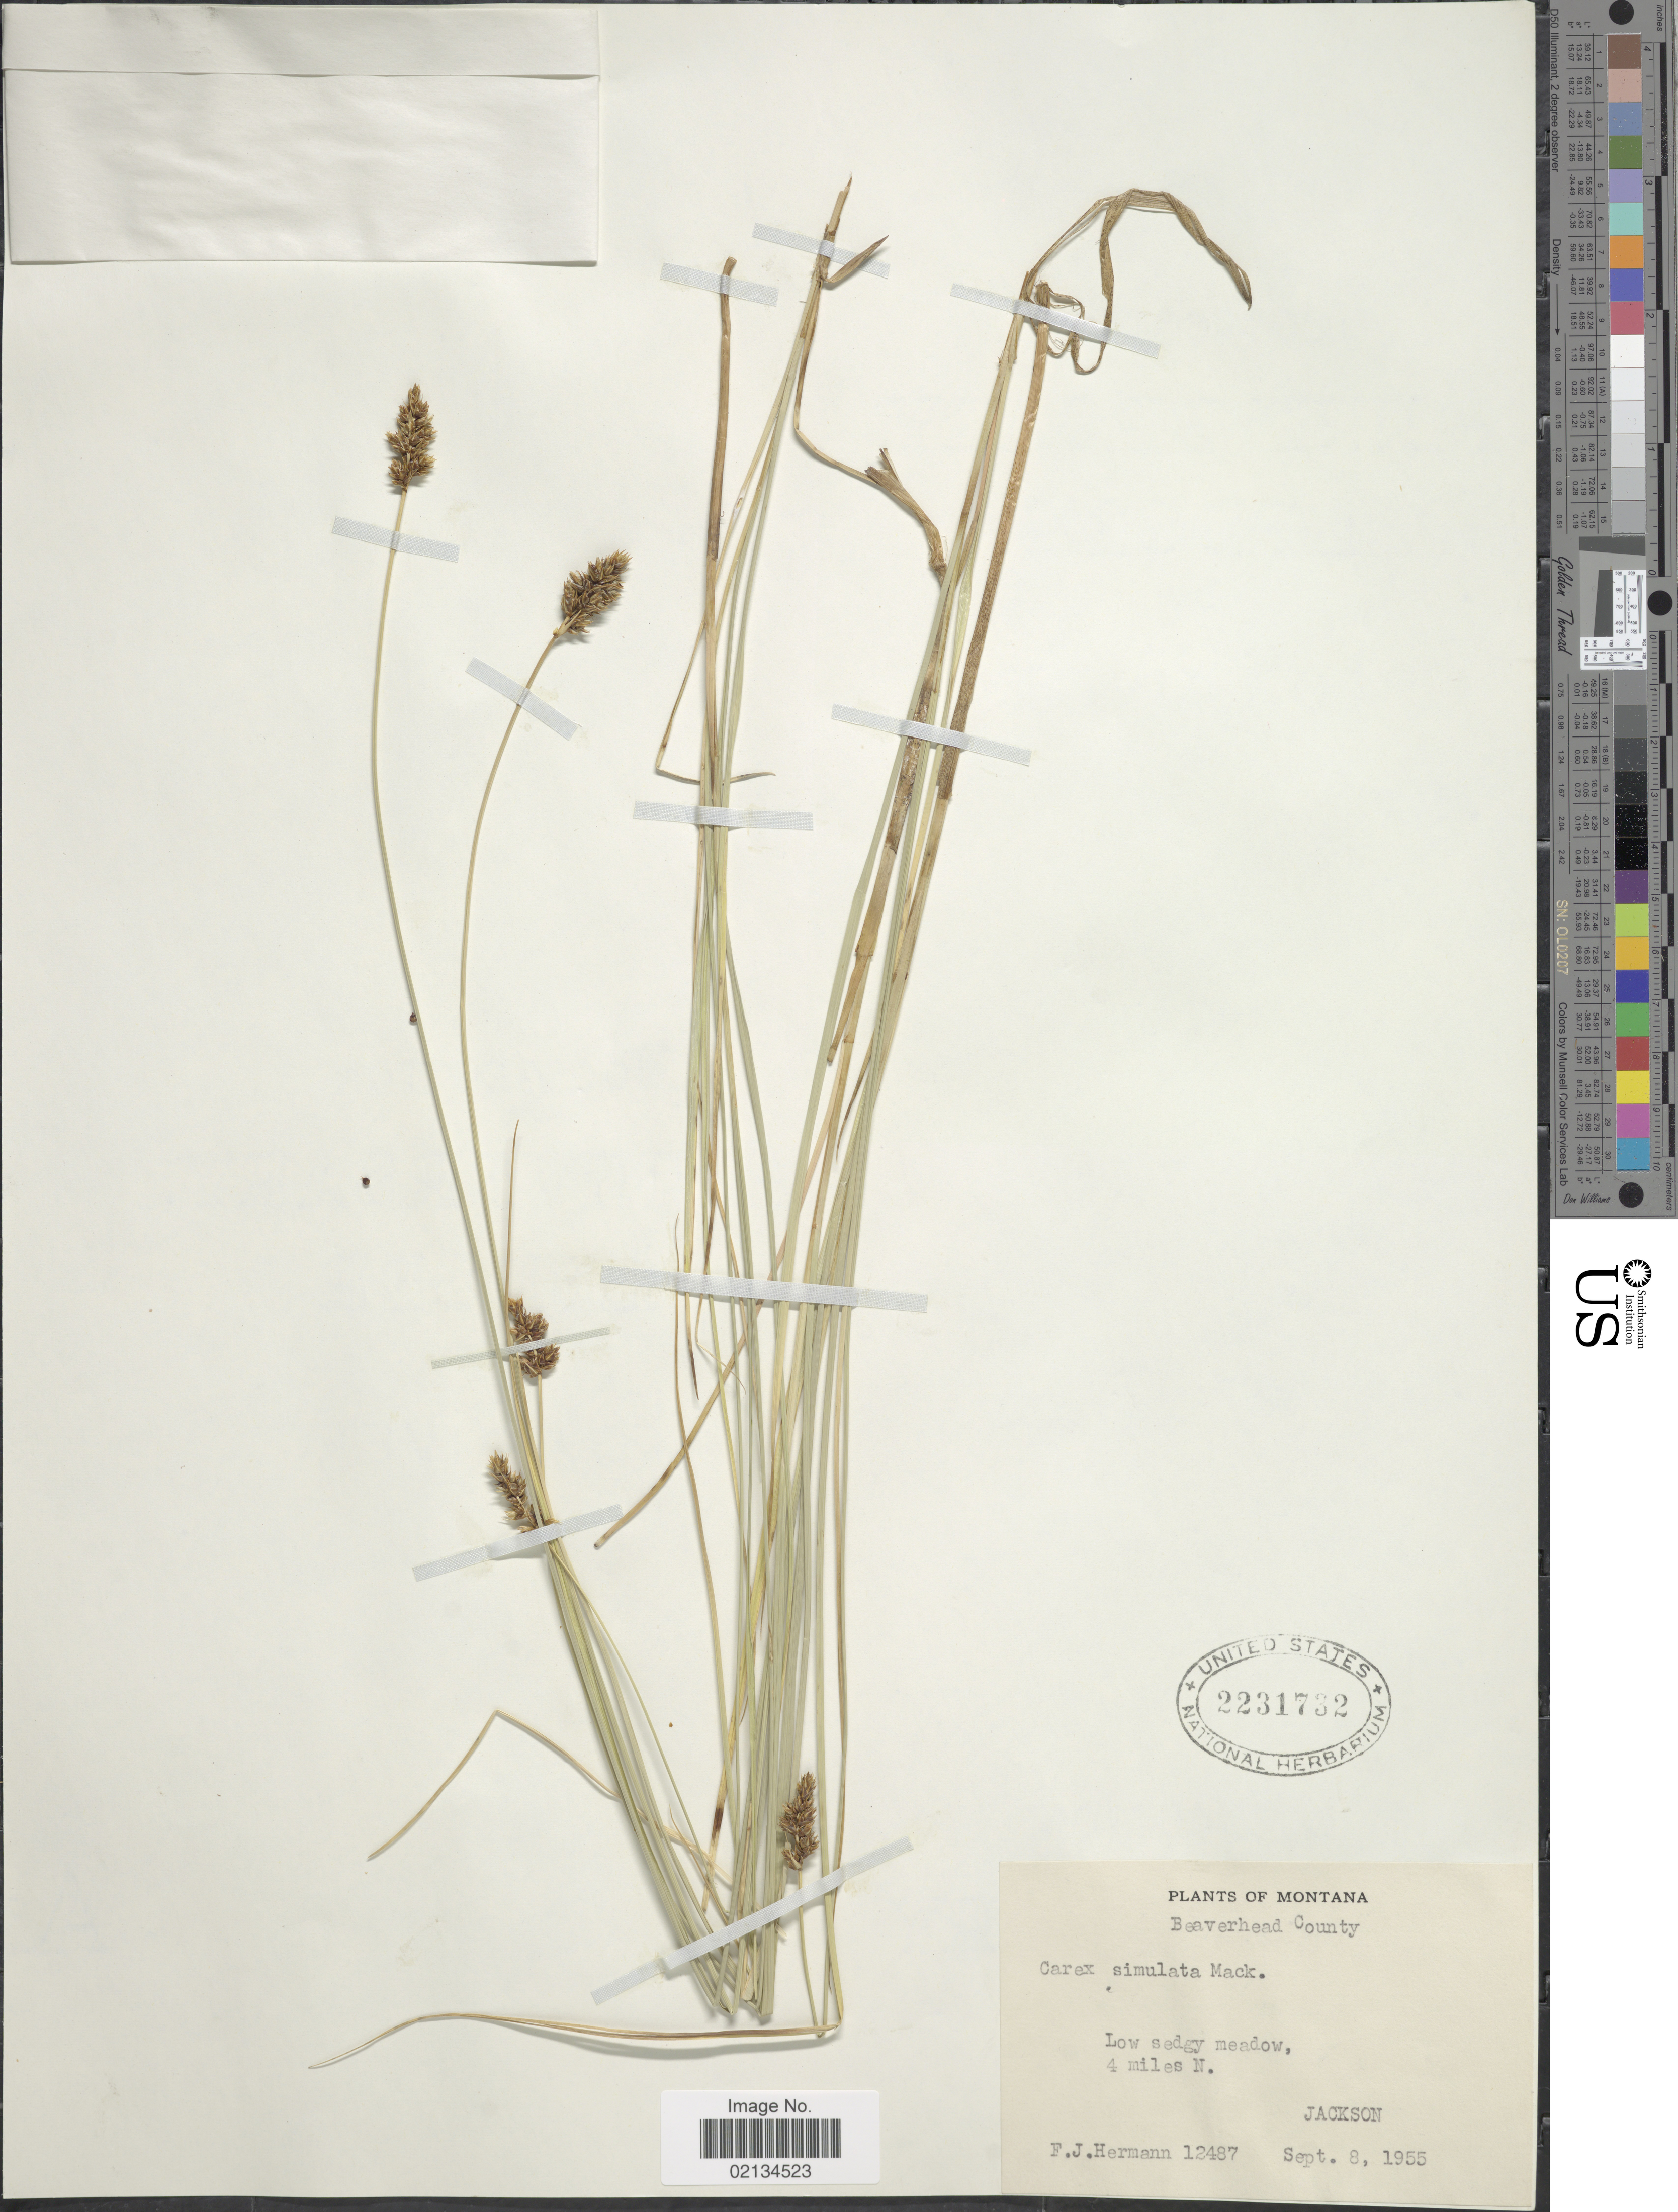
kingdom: Plantae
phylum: Tracheophyta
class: Liliopsida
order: Poales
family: Cyperaceae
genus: Carex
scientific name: Carex simulata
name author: Mack.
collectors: F. J. Hermann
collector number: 12487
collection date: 1955-09-08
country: United States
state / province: Montana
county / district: Beaverhead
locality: Low sedgy meadow, 4 miles N. Jackson.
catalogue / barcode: US 2231732